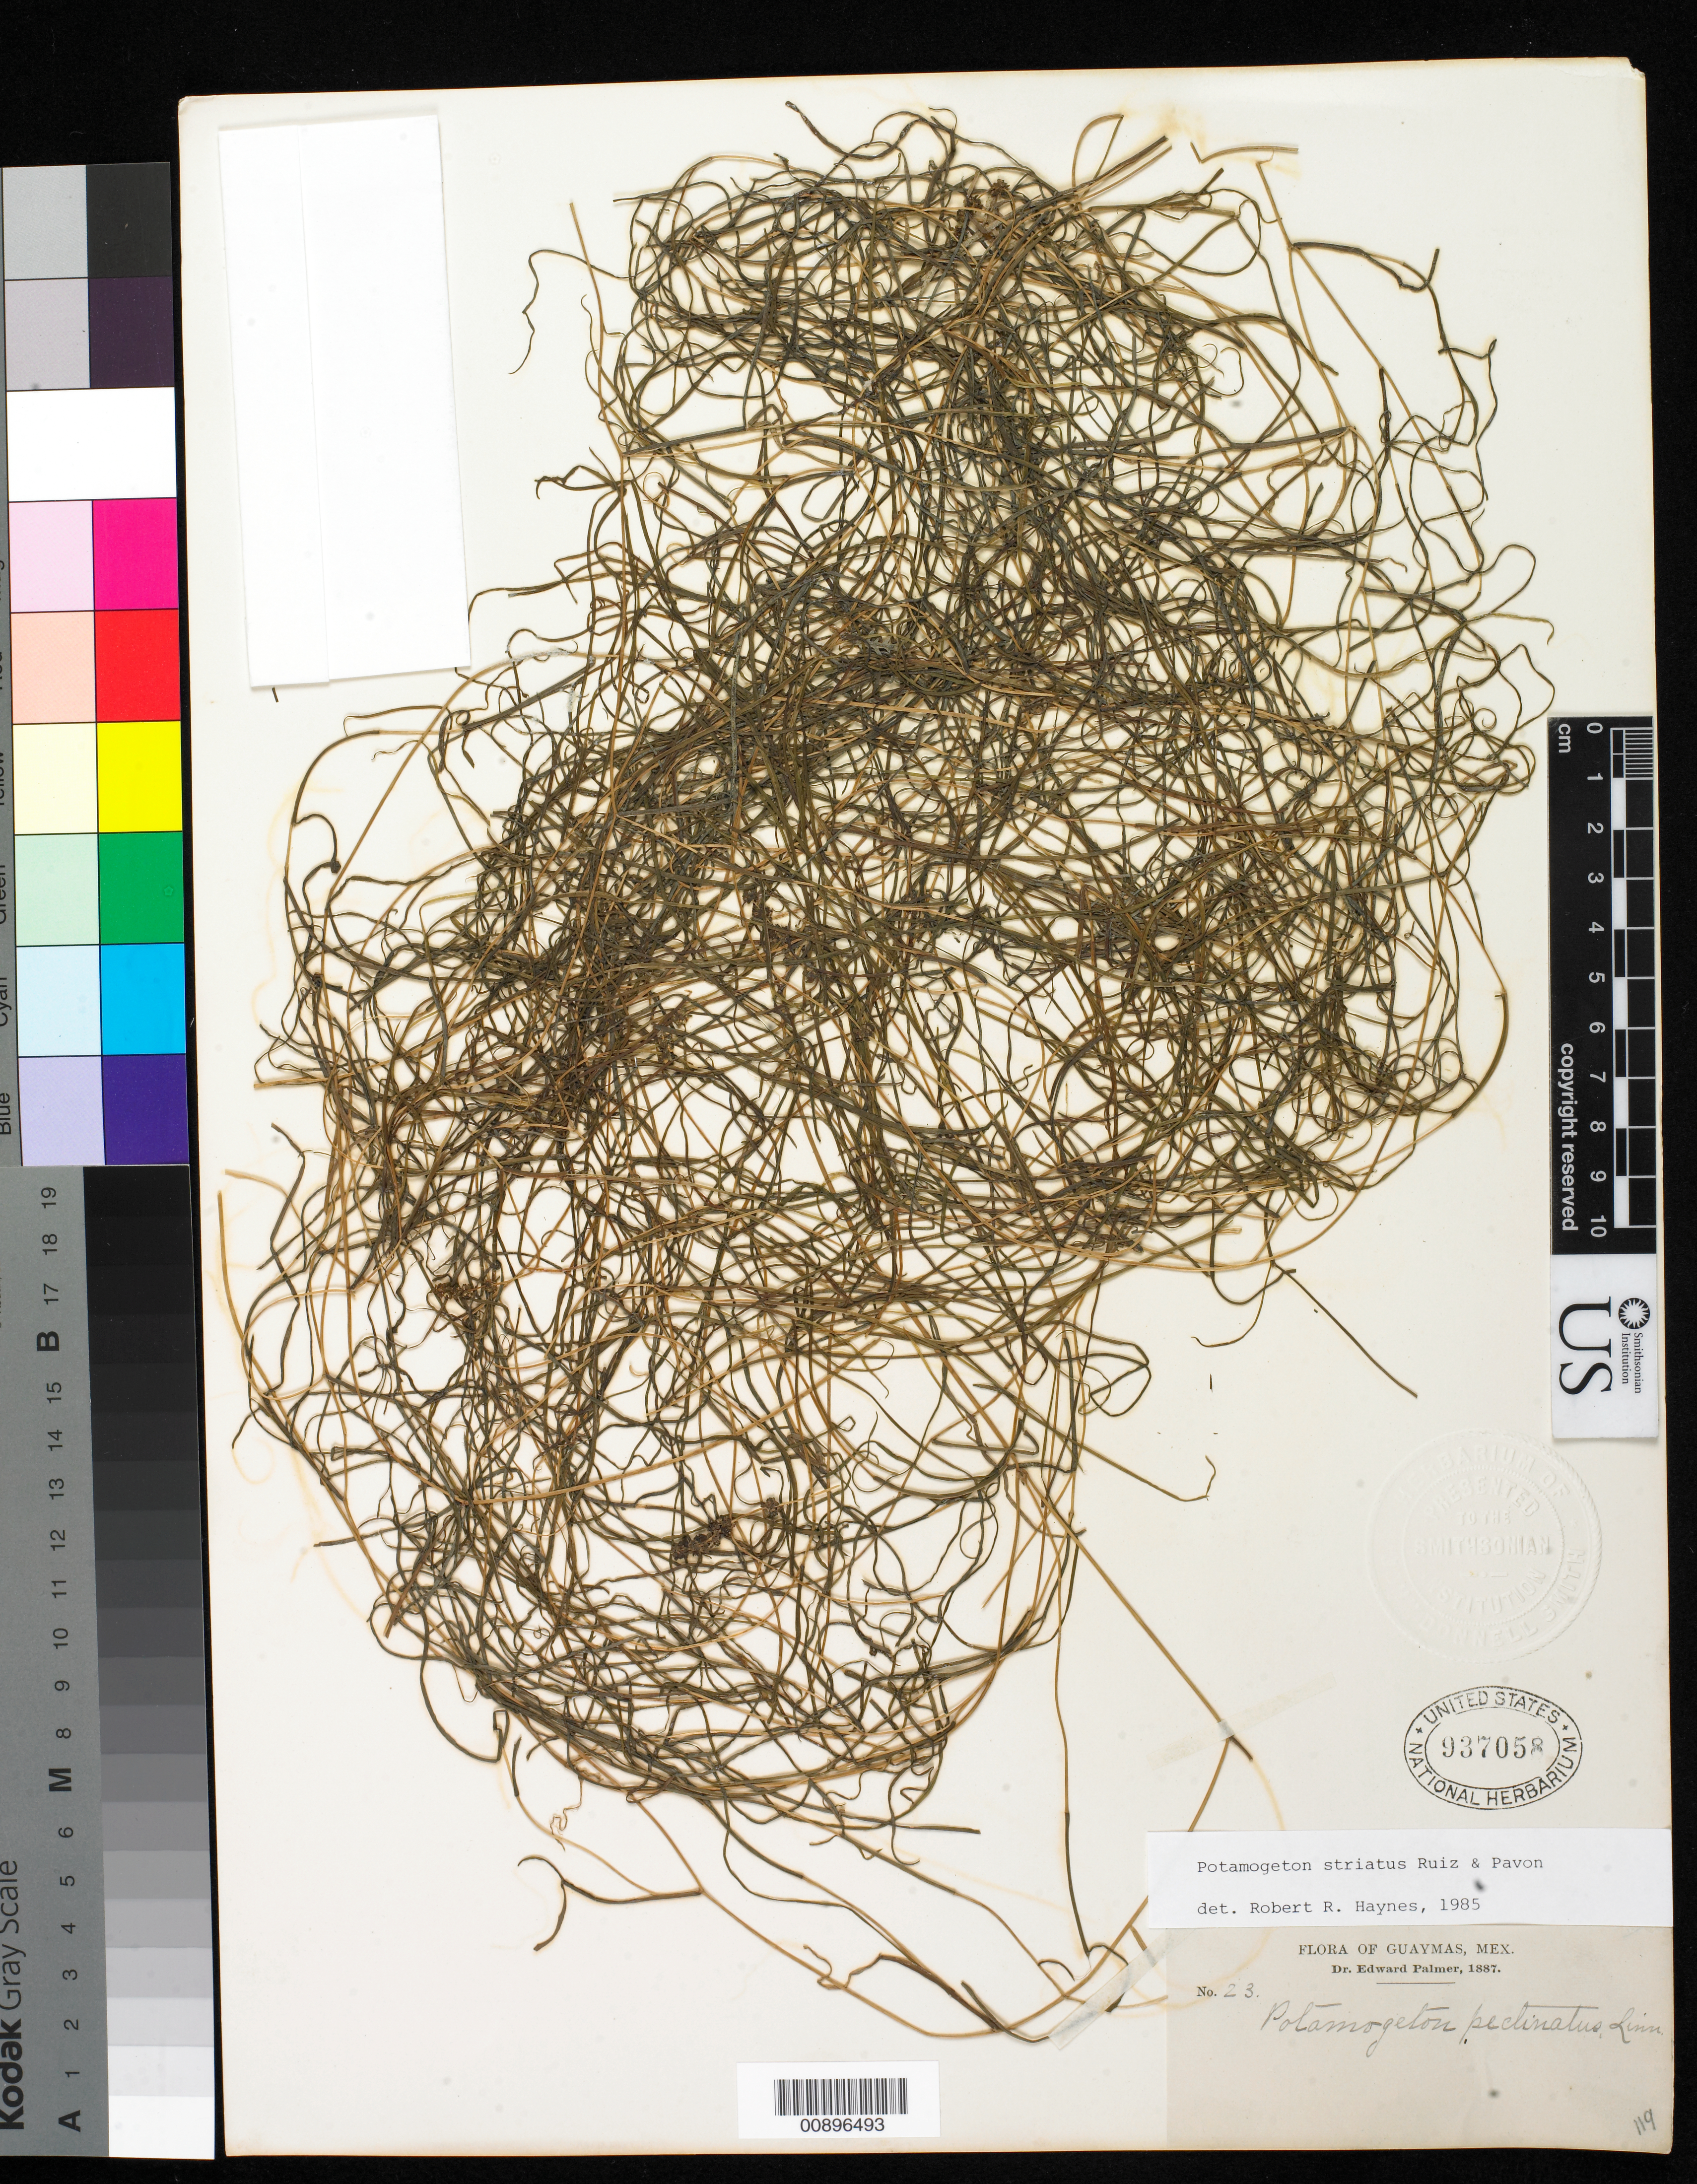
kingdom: Plantae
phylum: Tracheophyta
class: Liliopsida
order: Alismatales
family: Potamogetonaceae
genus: Potamogeton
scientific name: Potamogeton striatus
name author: Ruiz & Pav.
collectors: E. Palmer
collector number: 23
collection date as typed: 1887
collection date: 1887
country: Mexico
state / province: Sonora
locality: Guaymas, Sonora.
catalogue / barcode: US 937058